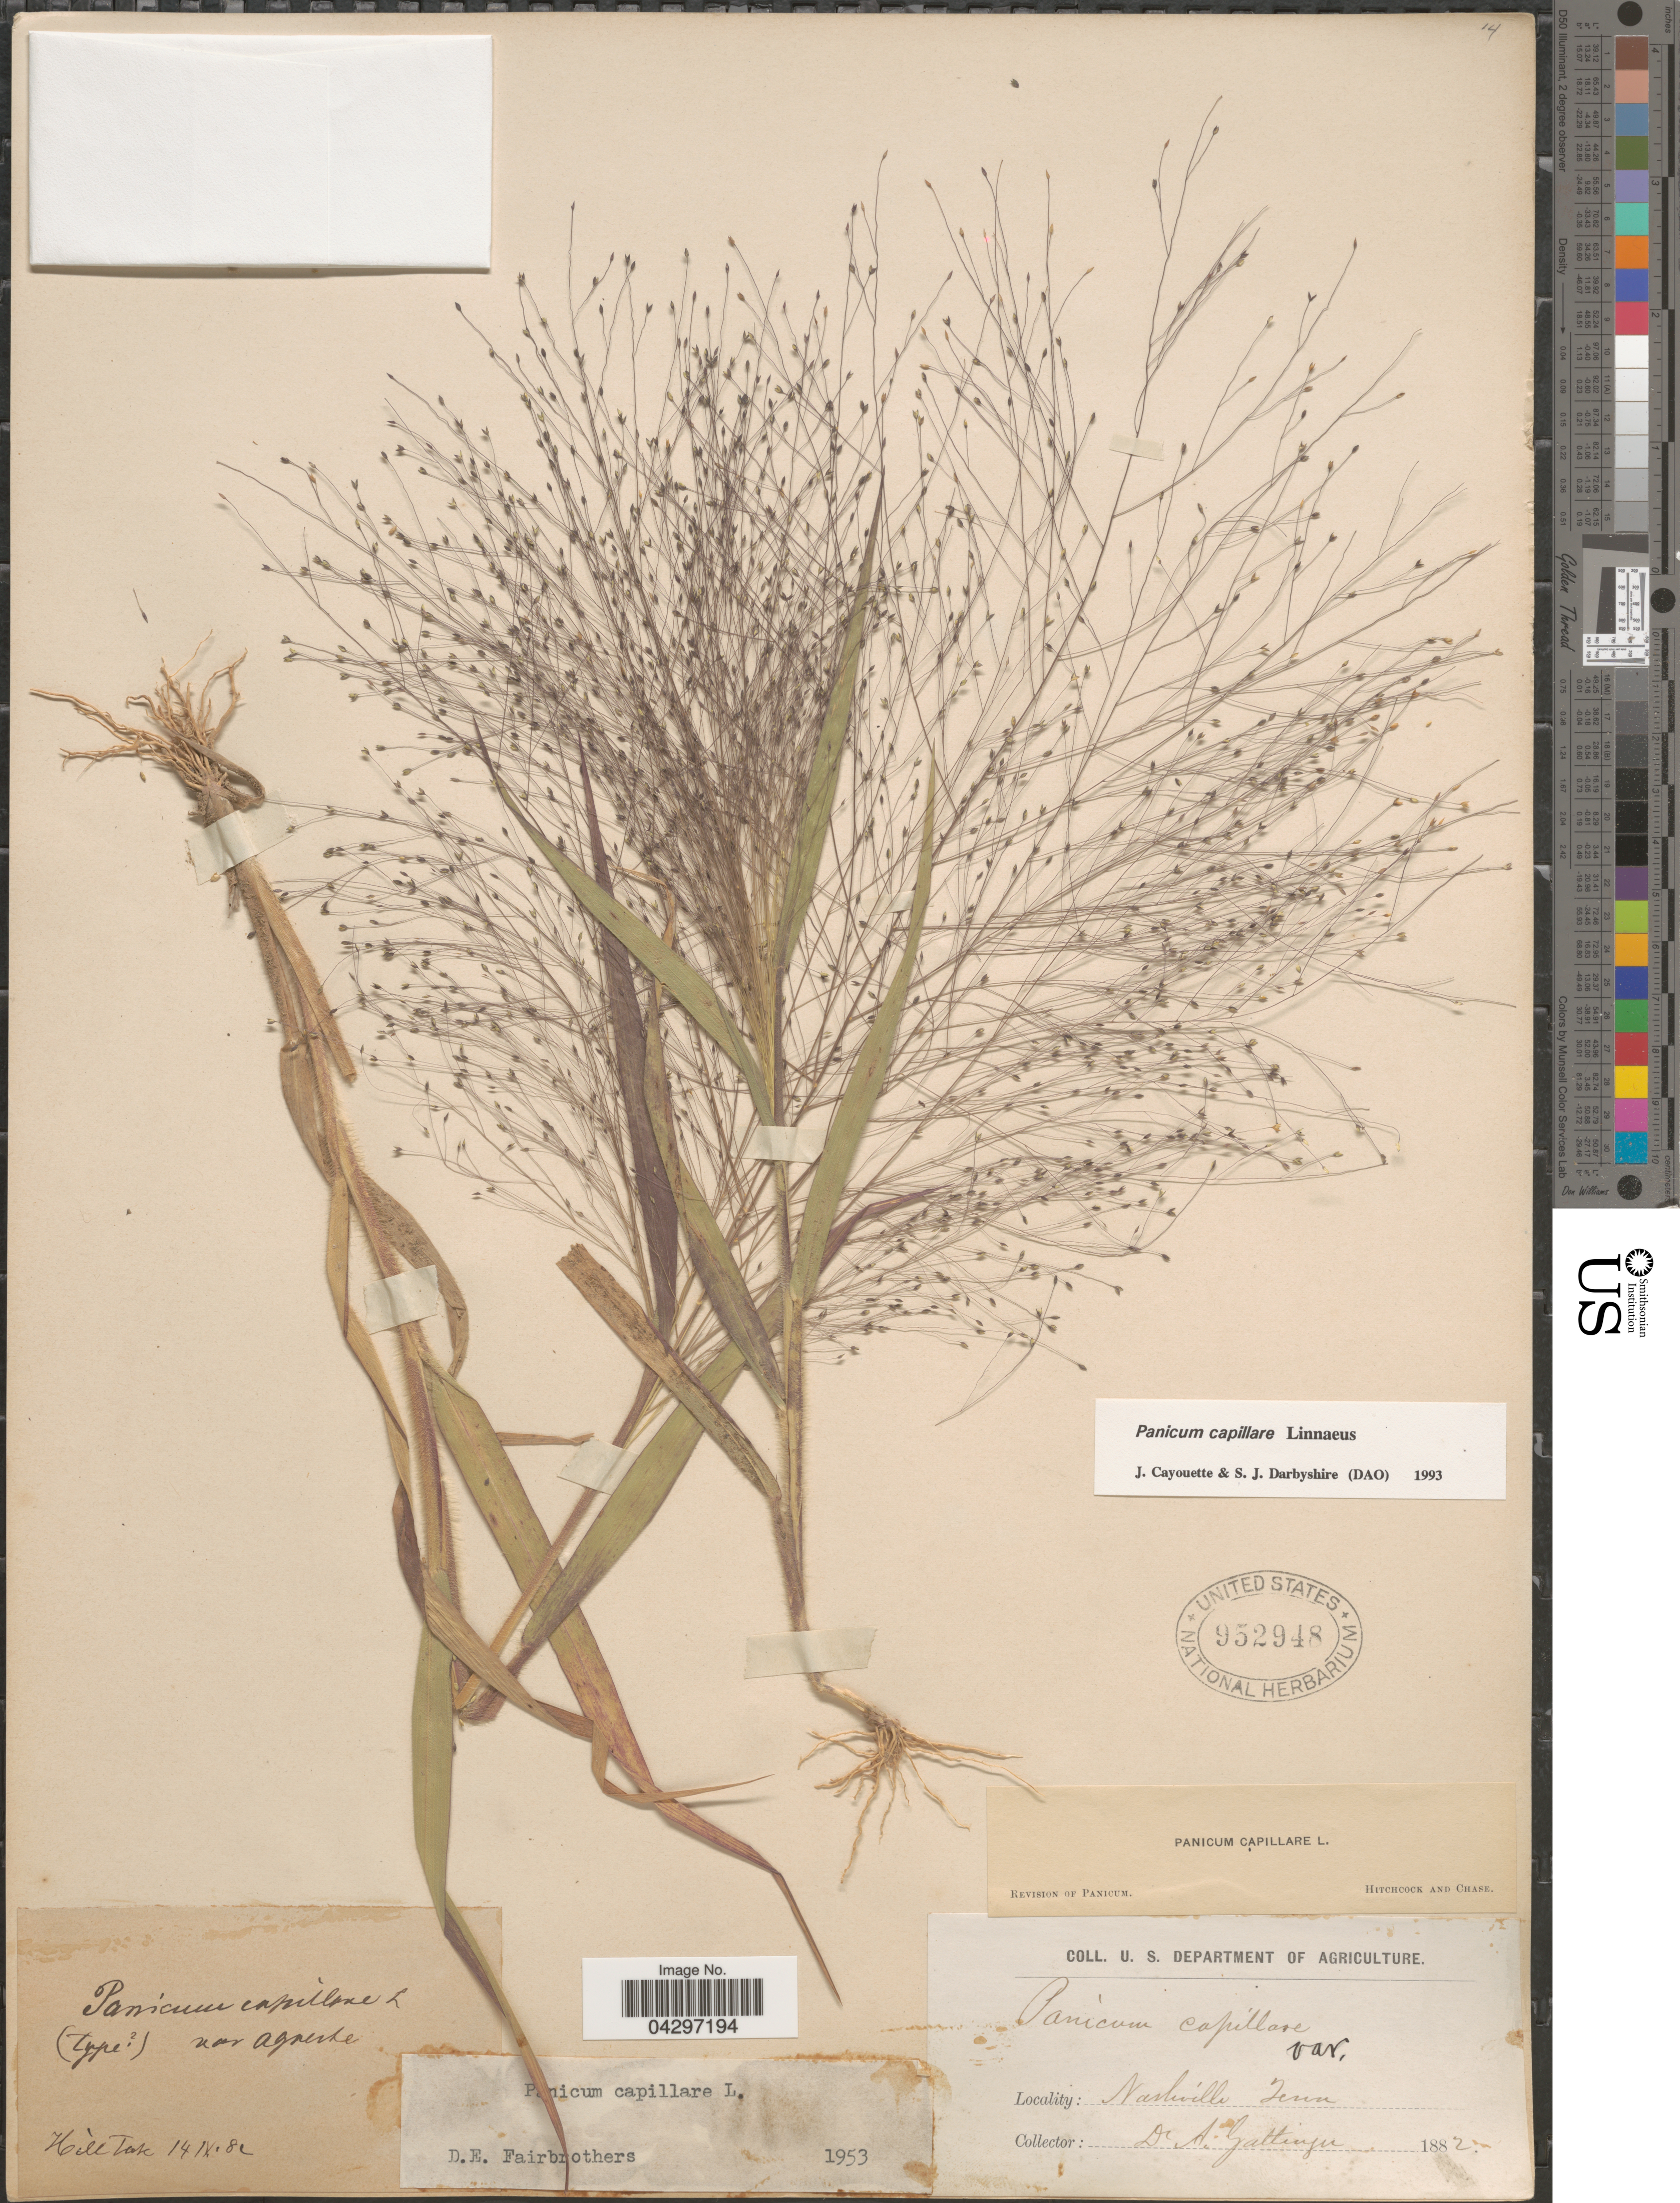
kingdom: Plantae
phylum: Tracheophyta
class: Liliopsida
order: Poales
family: Poaceae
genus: Panicum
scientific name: Panicum capillare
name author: L.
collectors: A. Gattinger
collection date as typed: Transcribed d/m/y: 14/9/82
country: United States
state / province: Tennessee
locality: Nashville.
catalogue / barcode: US 952948